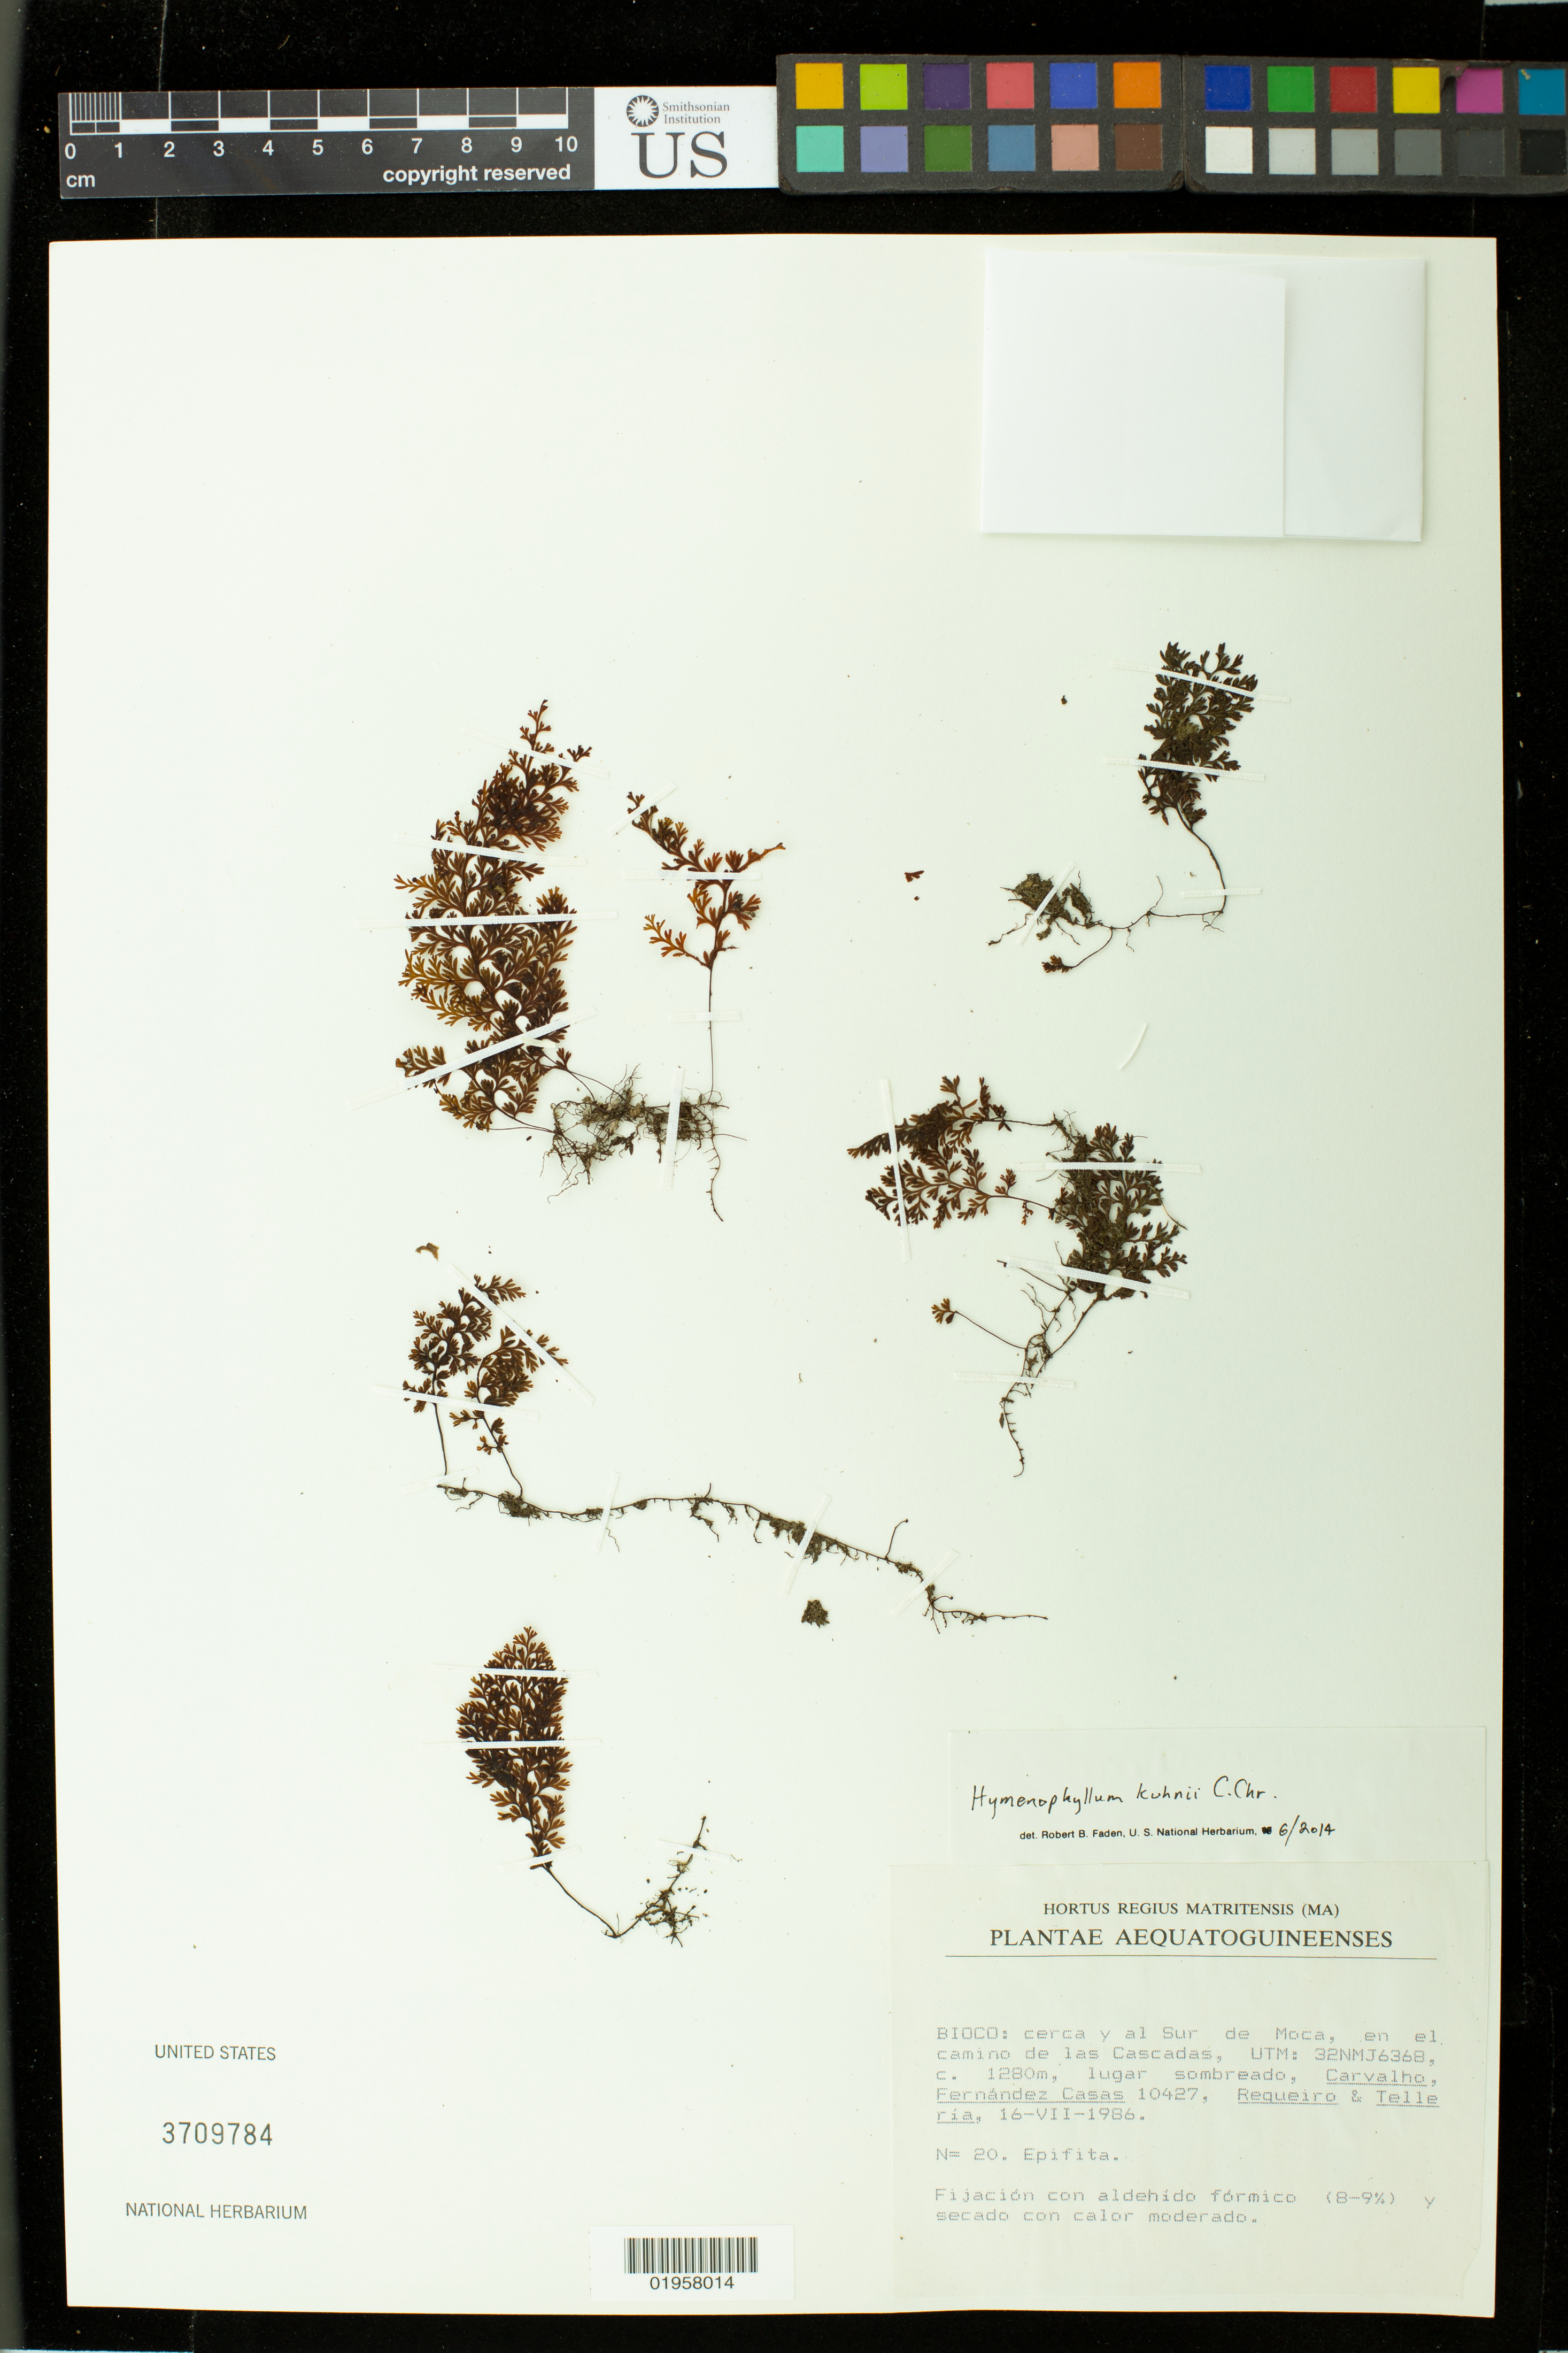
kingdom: Plantae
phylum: Tracheophyta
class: Polypodiopsida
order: Hymenophyllales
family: Hymenophyllaceae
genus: Hymenophyllum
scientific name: Hymenophyllum kuhnii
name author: C. Chr.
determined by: Faden, Robert B., (US), Smithsonian Institution - National Museum of Natural History (UNITED STATES)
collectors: F. J. Fernández Casas, -- Carvalho, Requeiro, -- & -. Telleria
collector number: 10427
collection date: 1986-07-16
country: Equatorial Guinea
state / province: Bioko Sur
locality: Bioco [Bioko]: cerca y al Sur de Moca, en el camino de las Cascadas, UTM: 32NMJ6368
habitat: Lugar sombreado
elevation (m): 1280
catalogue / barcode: US 3709784